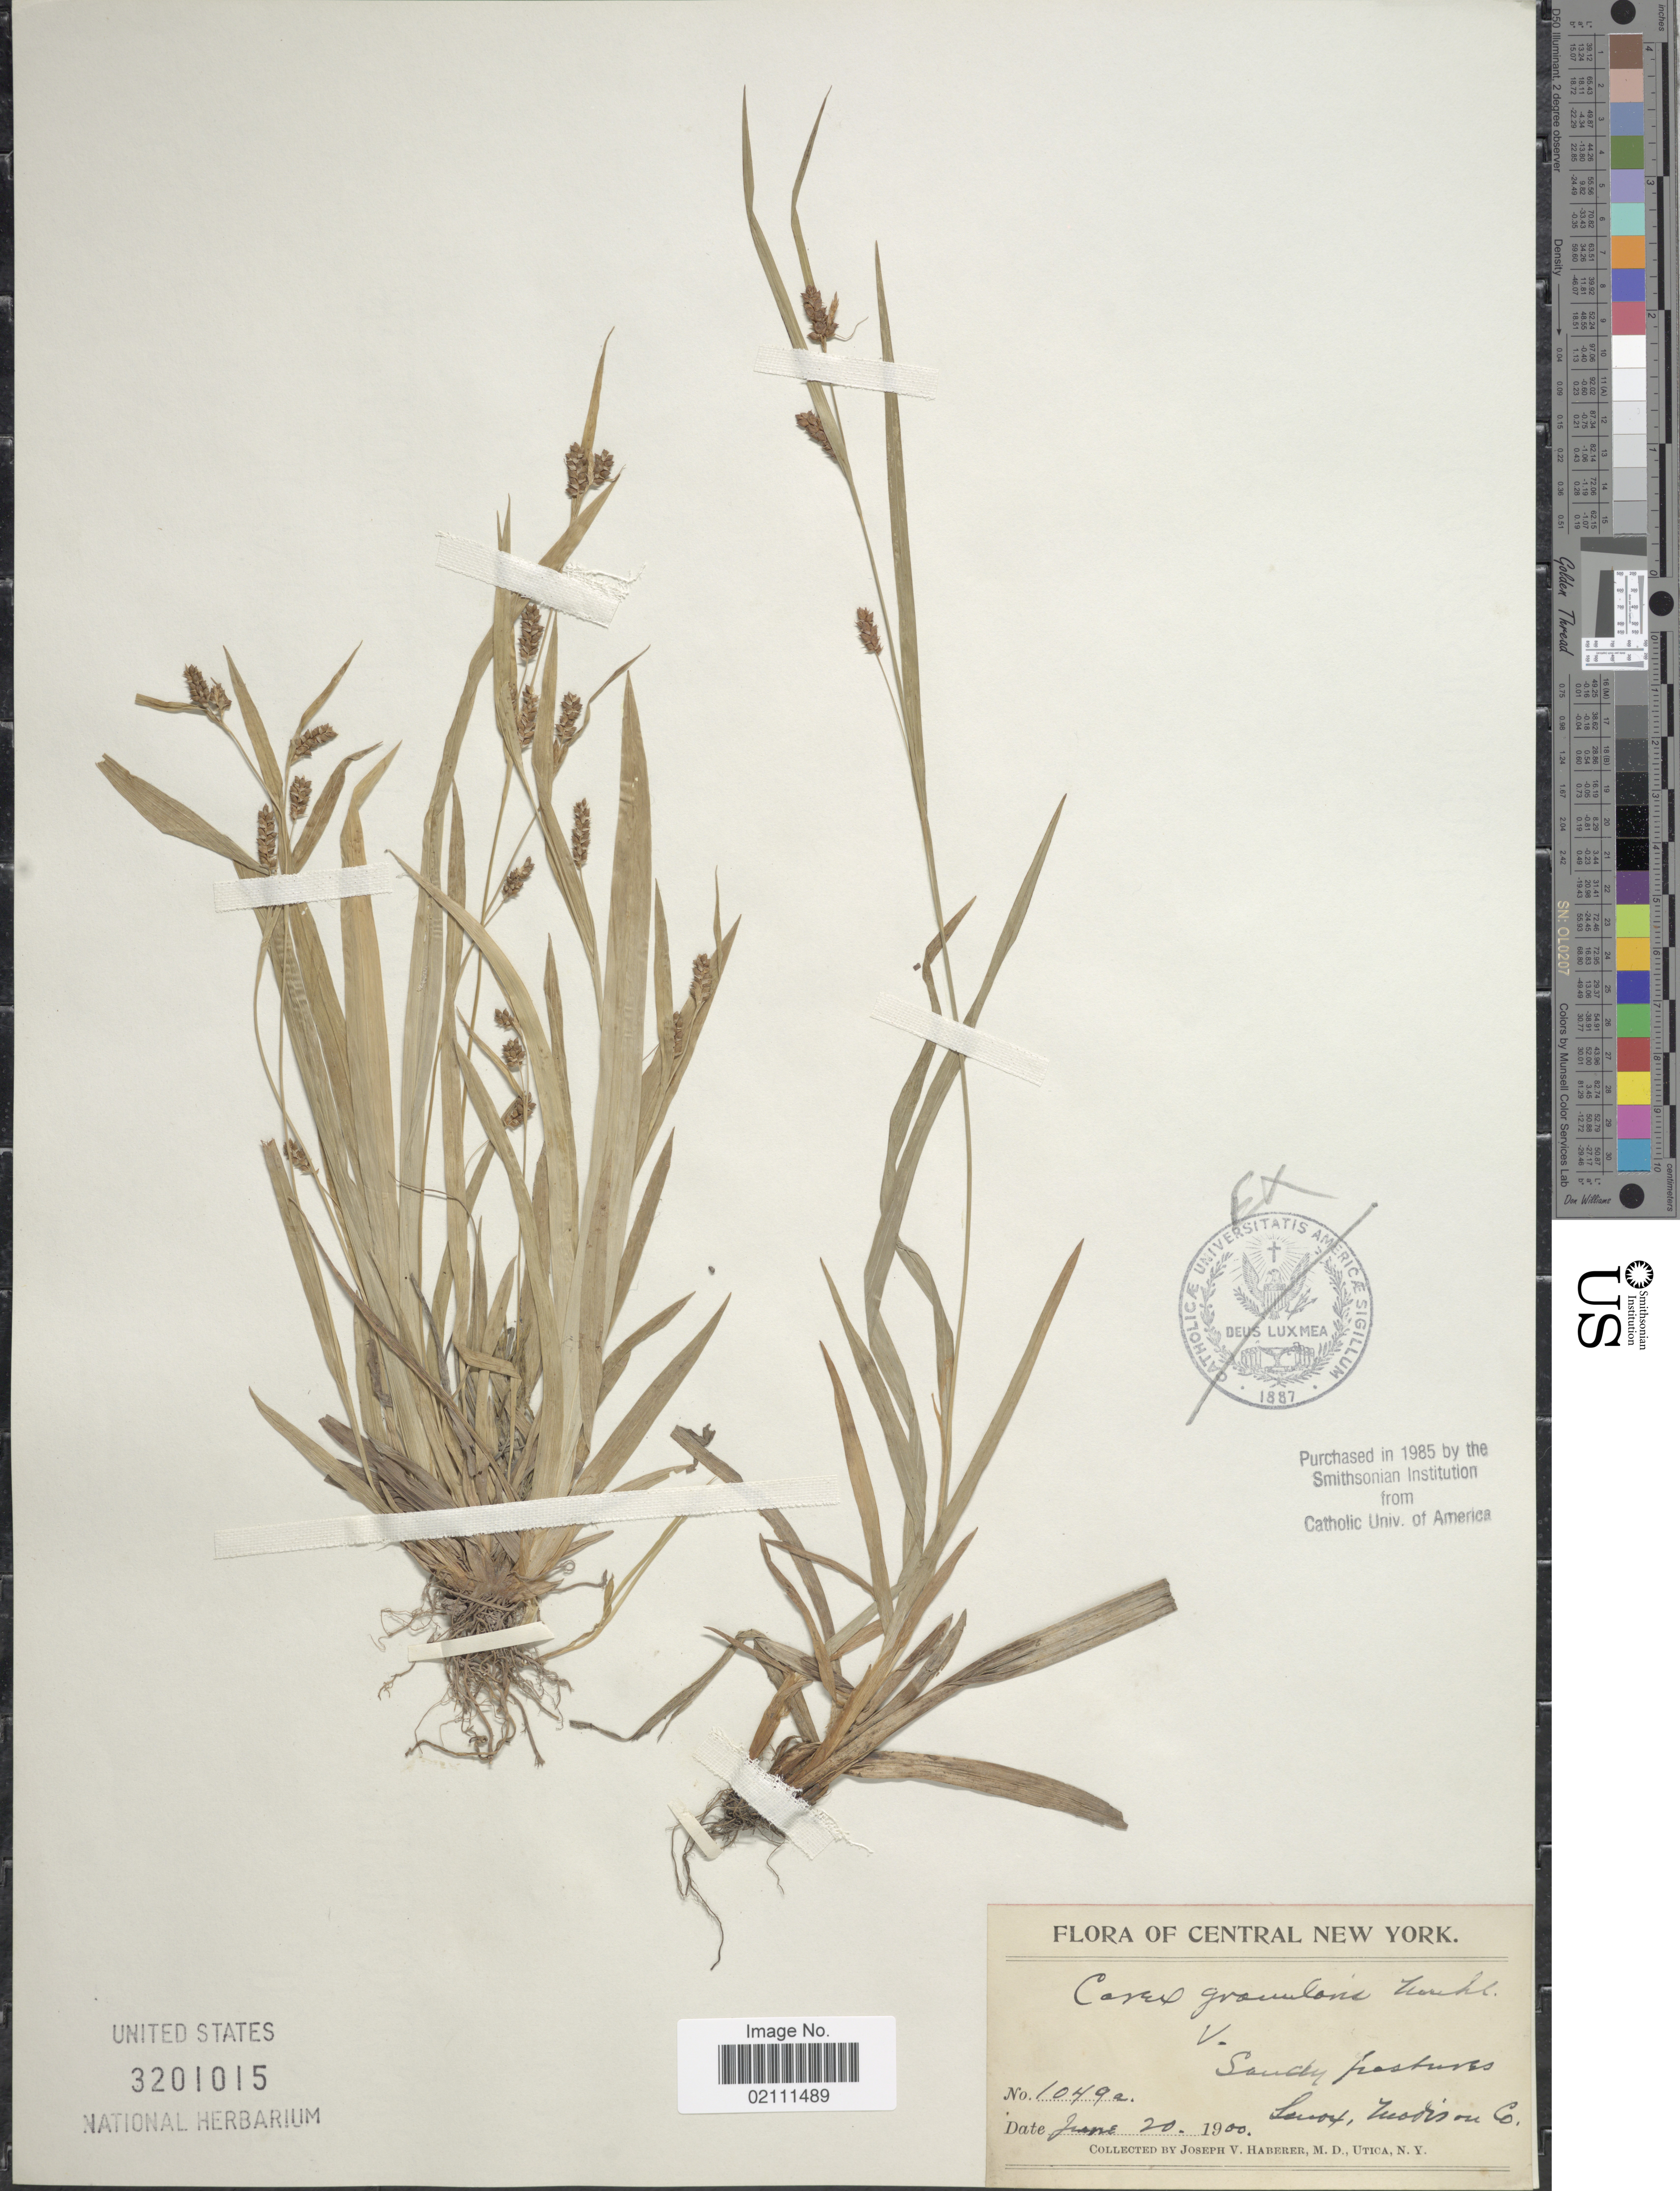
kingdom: Plantae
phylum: Tracheophyta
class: Liliopsida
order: Poales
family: Cyperaceae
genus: Carex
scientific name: Carex granularis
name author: Muhl. ex Willd.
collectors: J. V. Haberer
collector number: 1049a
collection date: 1900-06-20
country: United States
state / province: New York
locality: Sandy pastures, Lenox, Madison Co., Central New York.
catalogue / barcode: US 3201015